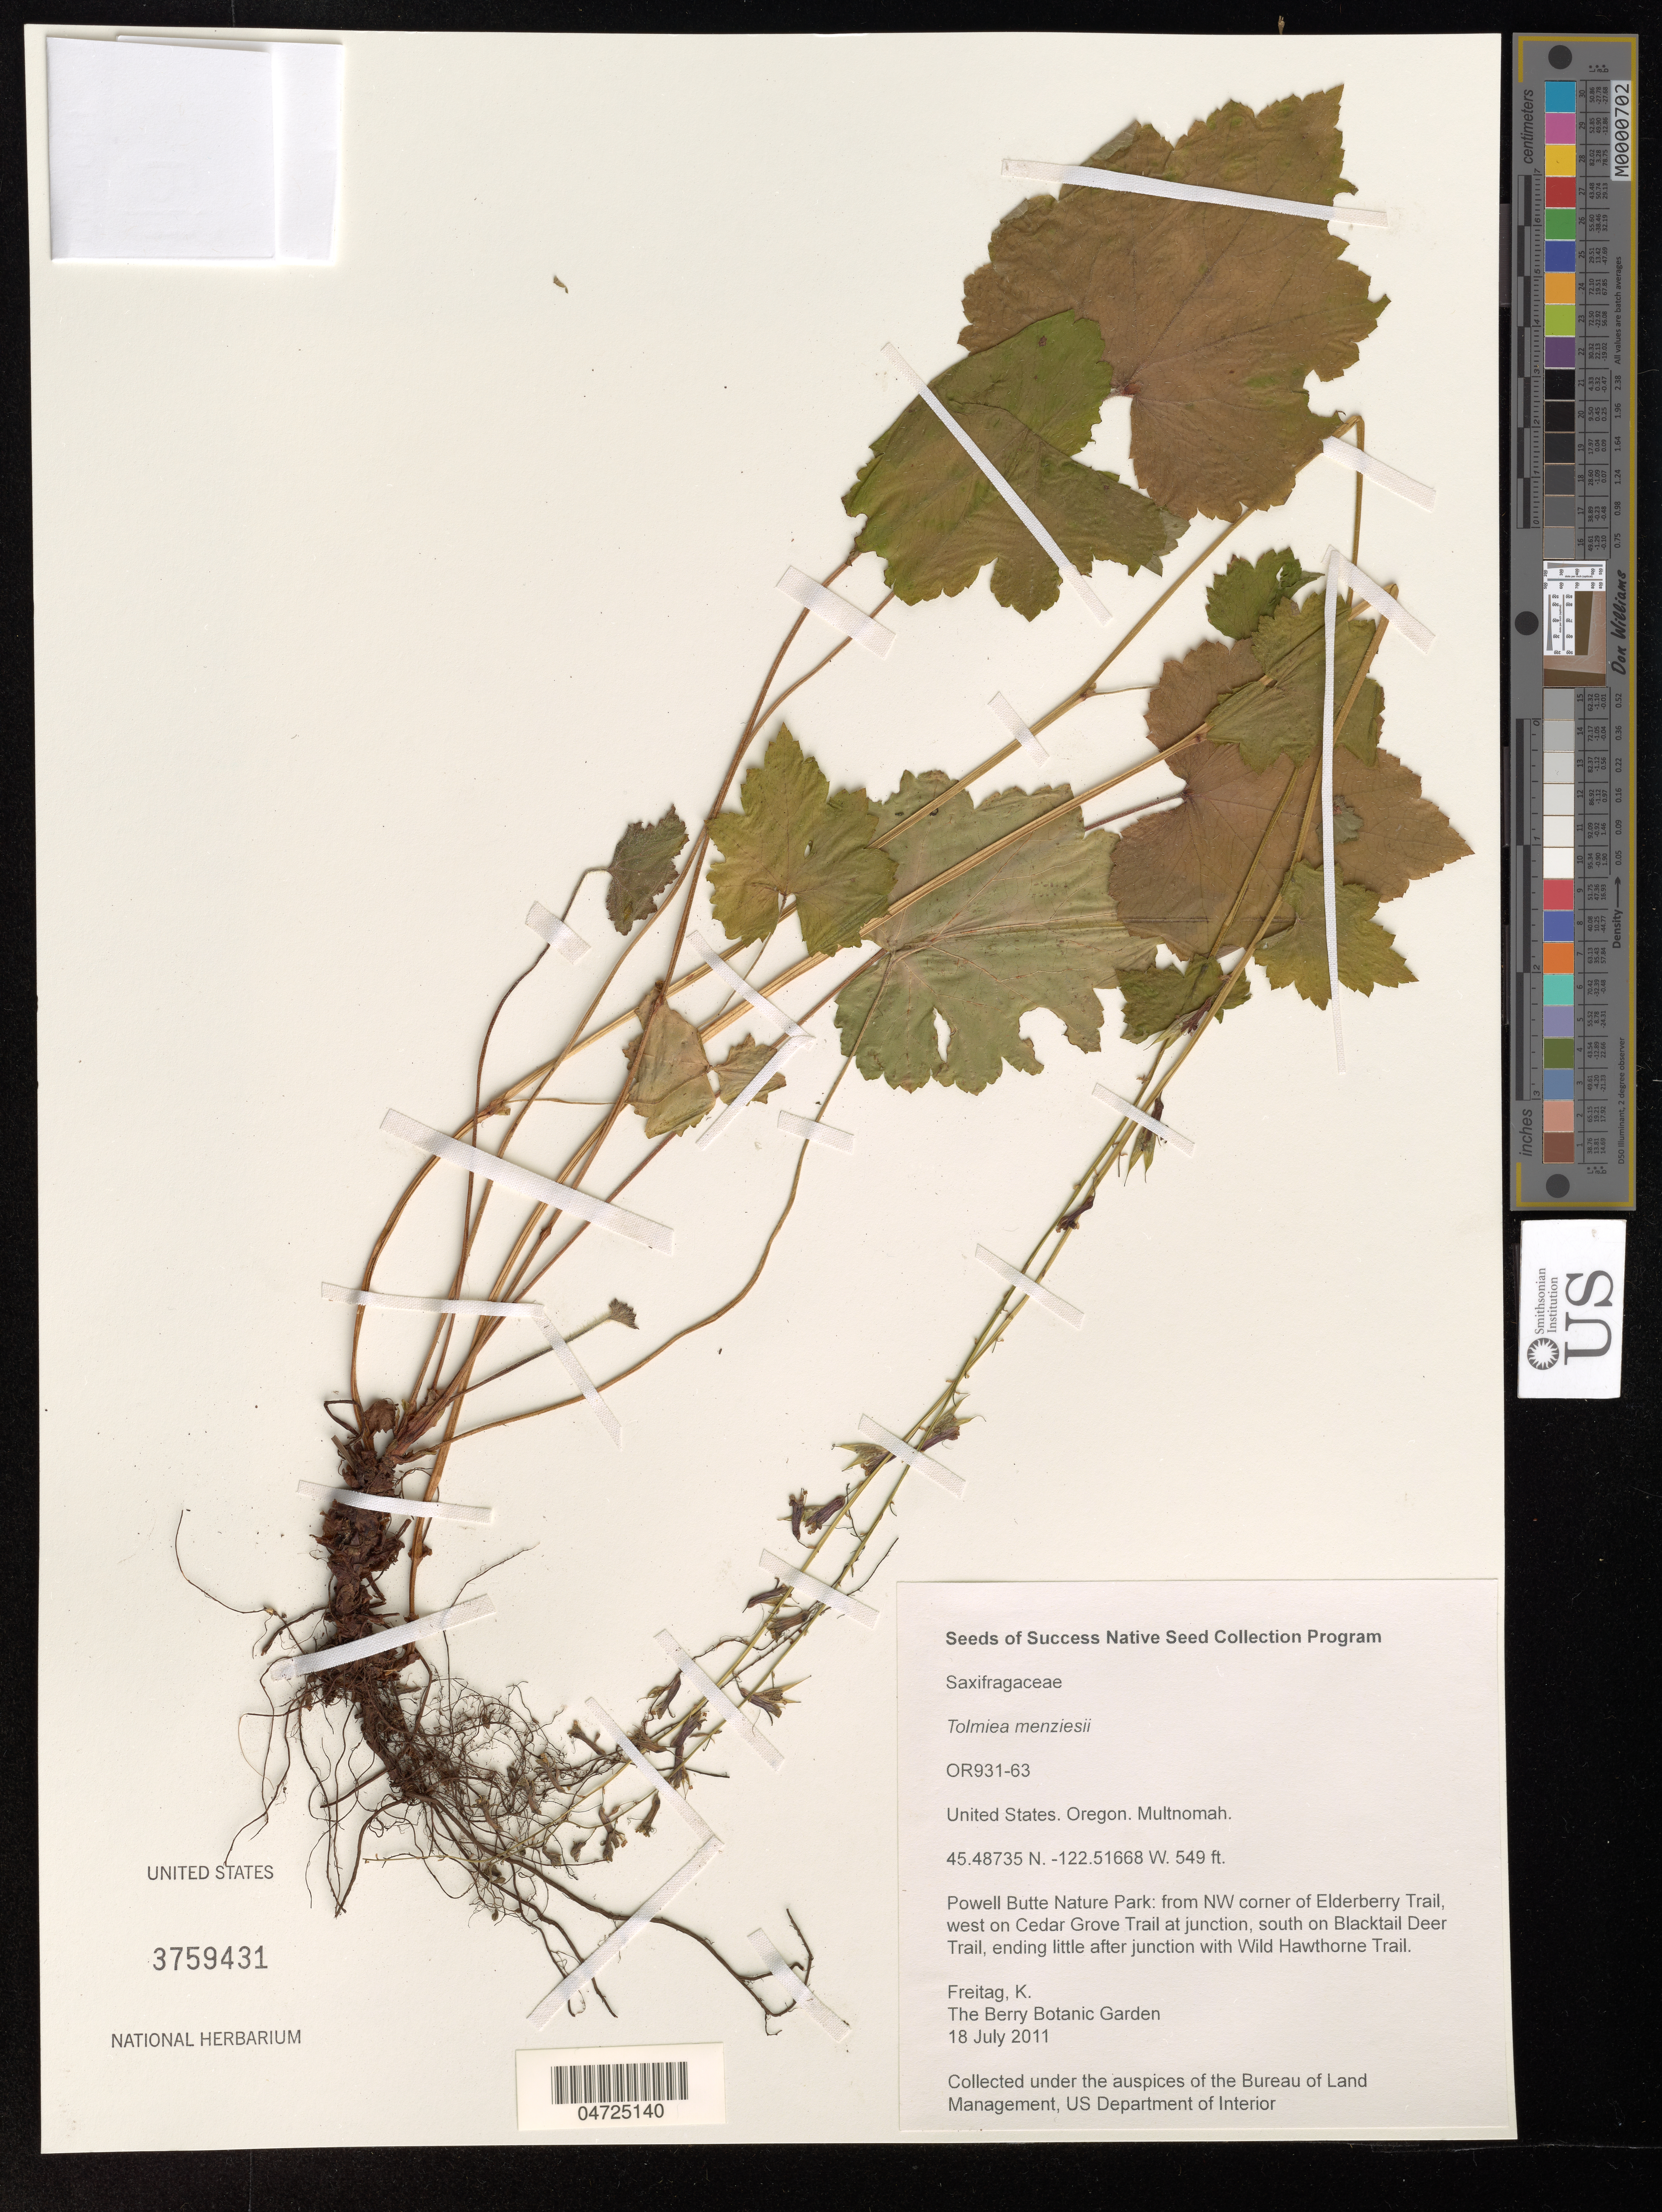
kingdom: Plantae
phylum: Tracheophyta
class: Magnoliopsida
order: Saxifragales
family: Saxifragaceae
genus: Tolmiea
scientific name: Tolmiea menziesii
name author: (Pursh) Torr. & A. Gray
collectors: K. Freitag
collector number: OR931-63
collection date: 2011-07-18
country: United States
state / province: Oregon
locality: Powell Butte Nature Park: from NW corner of Elderberry Trail, west on Cedar Grove Trail at junction, south on Blacktail Deer Trail, ending little after junction with Wild Hawthorne Trail.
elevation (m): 167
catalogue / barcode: US 3759431